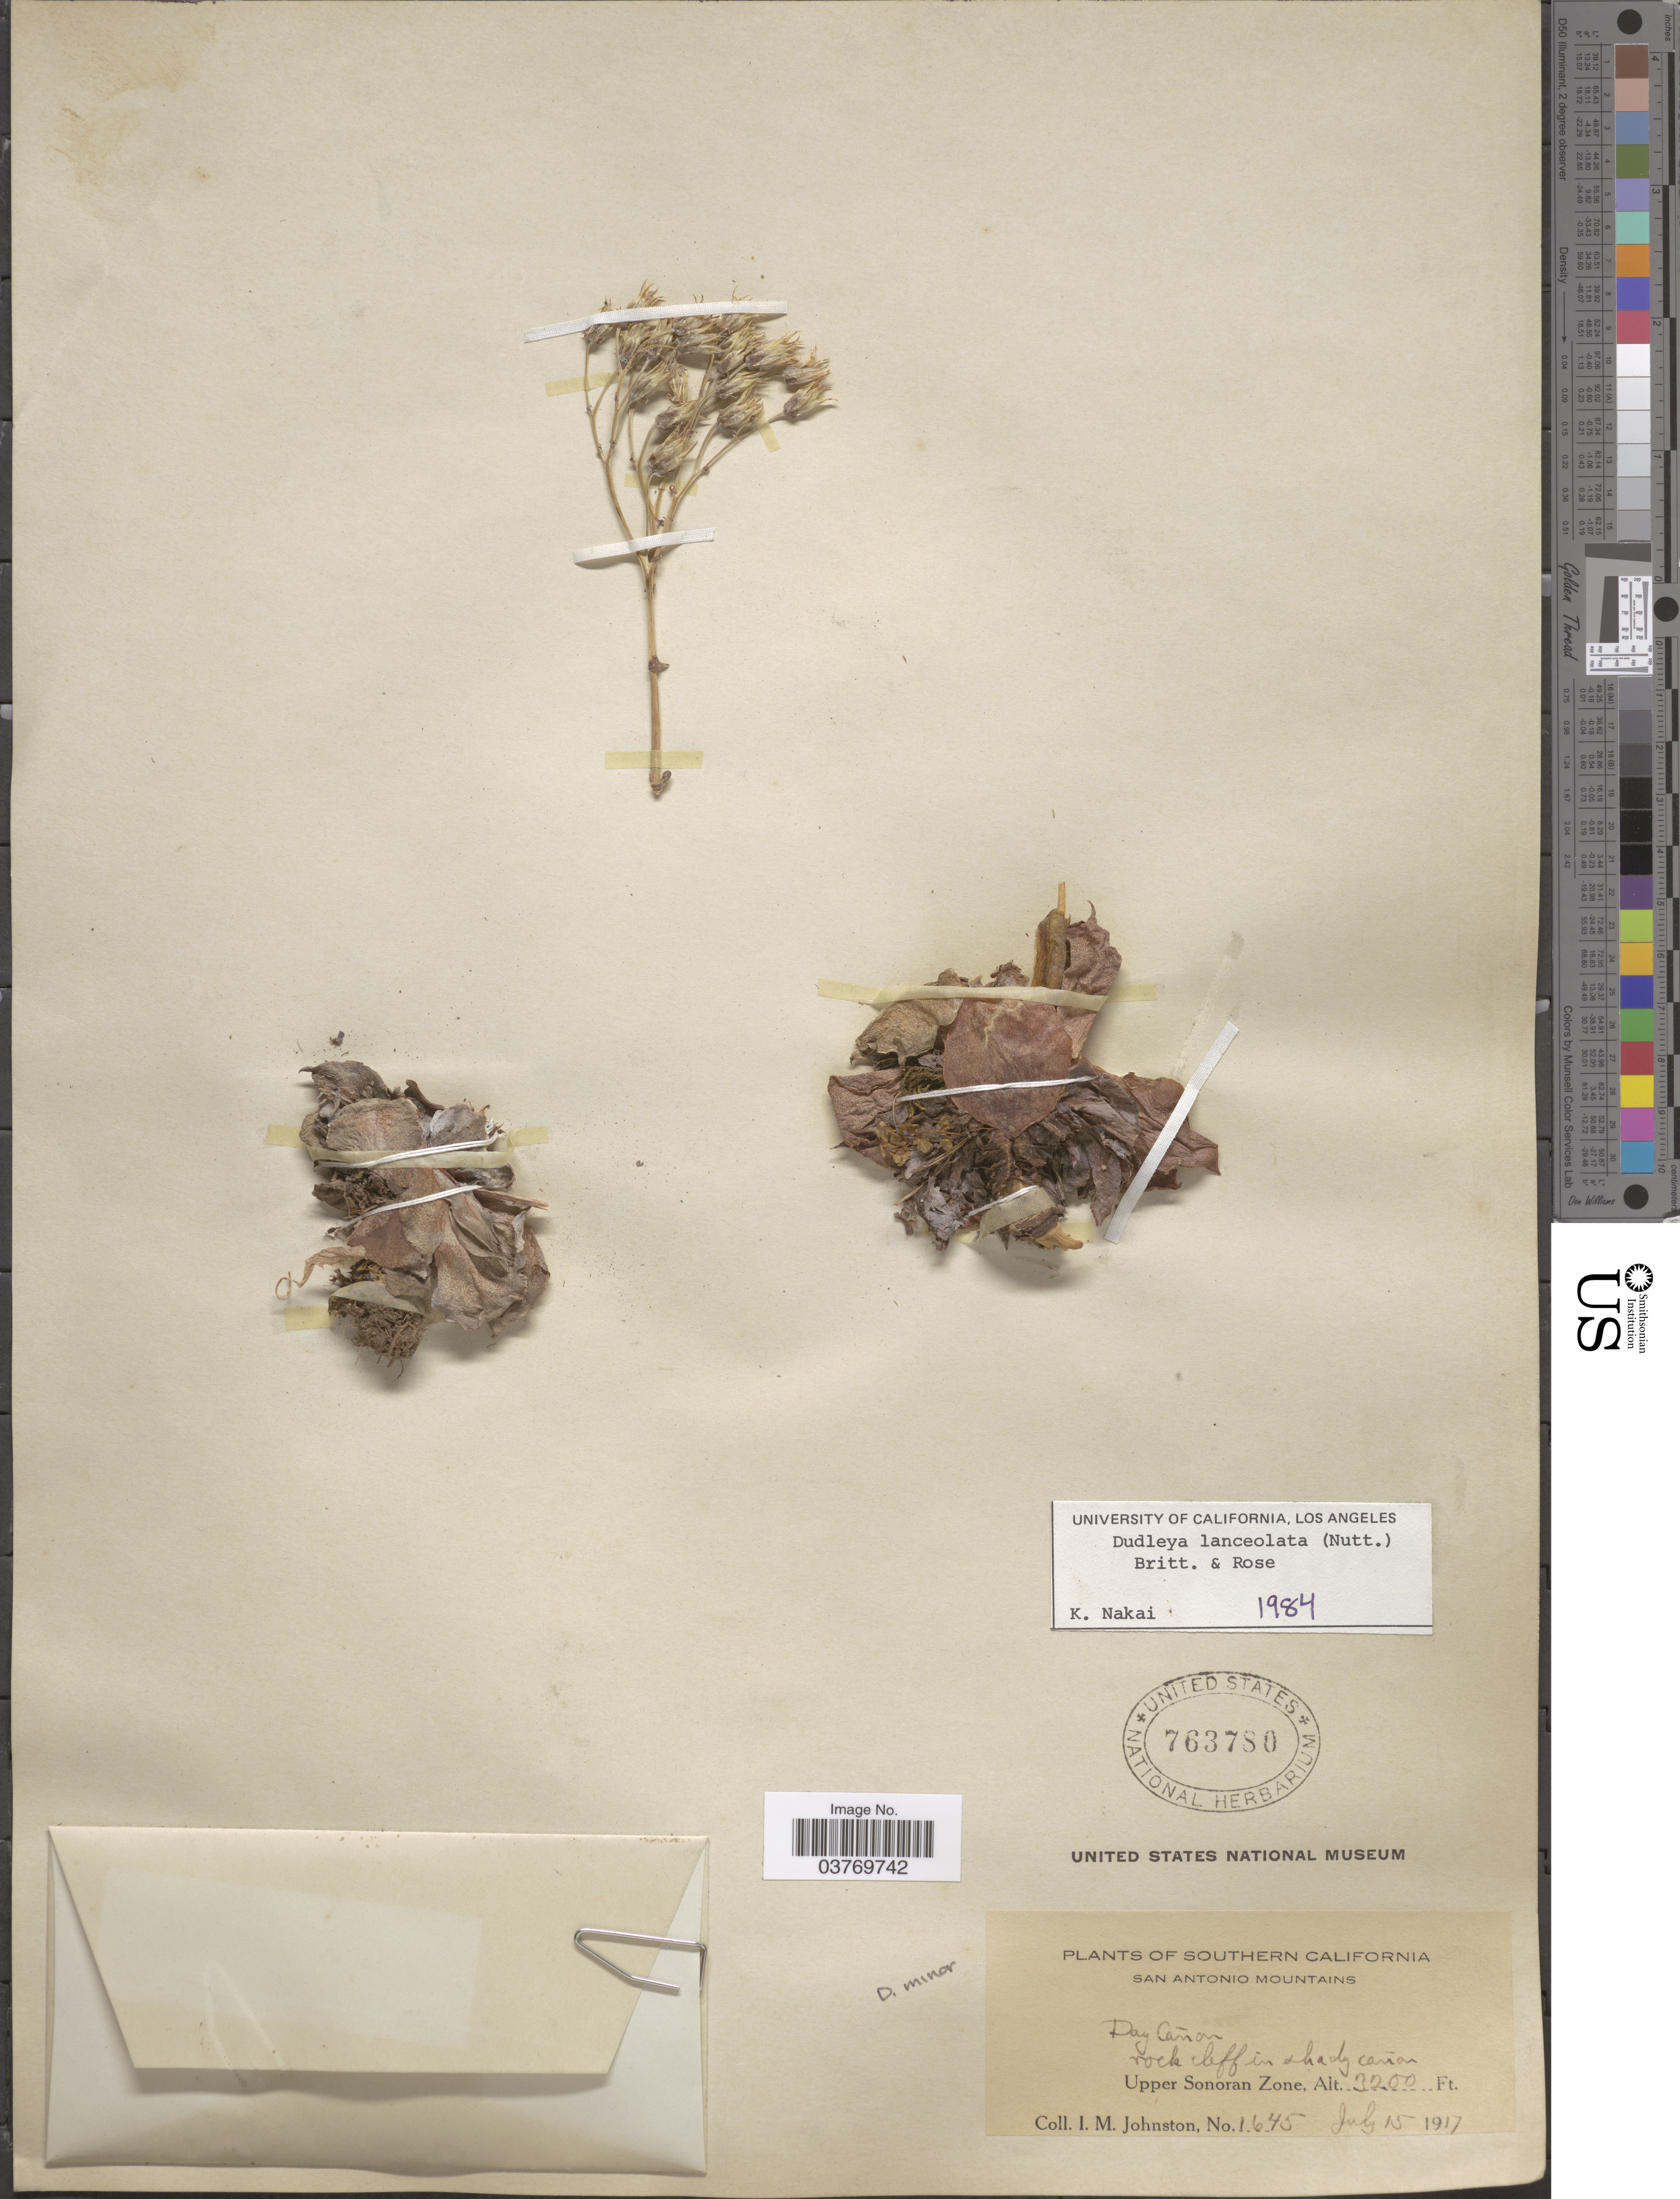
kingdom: Plantae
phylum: Tracheophyta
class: Magnoliopsida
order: Saxifragales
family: Crassulaceae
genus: Dudleya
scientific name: Dudleya lanceolata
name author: (Nutt.) Britton & Rose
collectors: I.M. Johnston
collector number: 1645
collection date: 1917-07-15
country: United States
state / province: California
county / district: Los Angeles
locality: Southern California. San Antonio Mountains. Day Cañon. Upper Sonoran Zone.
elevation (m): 975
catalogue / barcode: US 763780